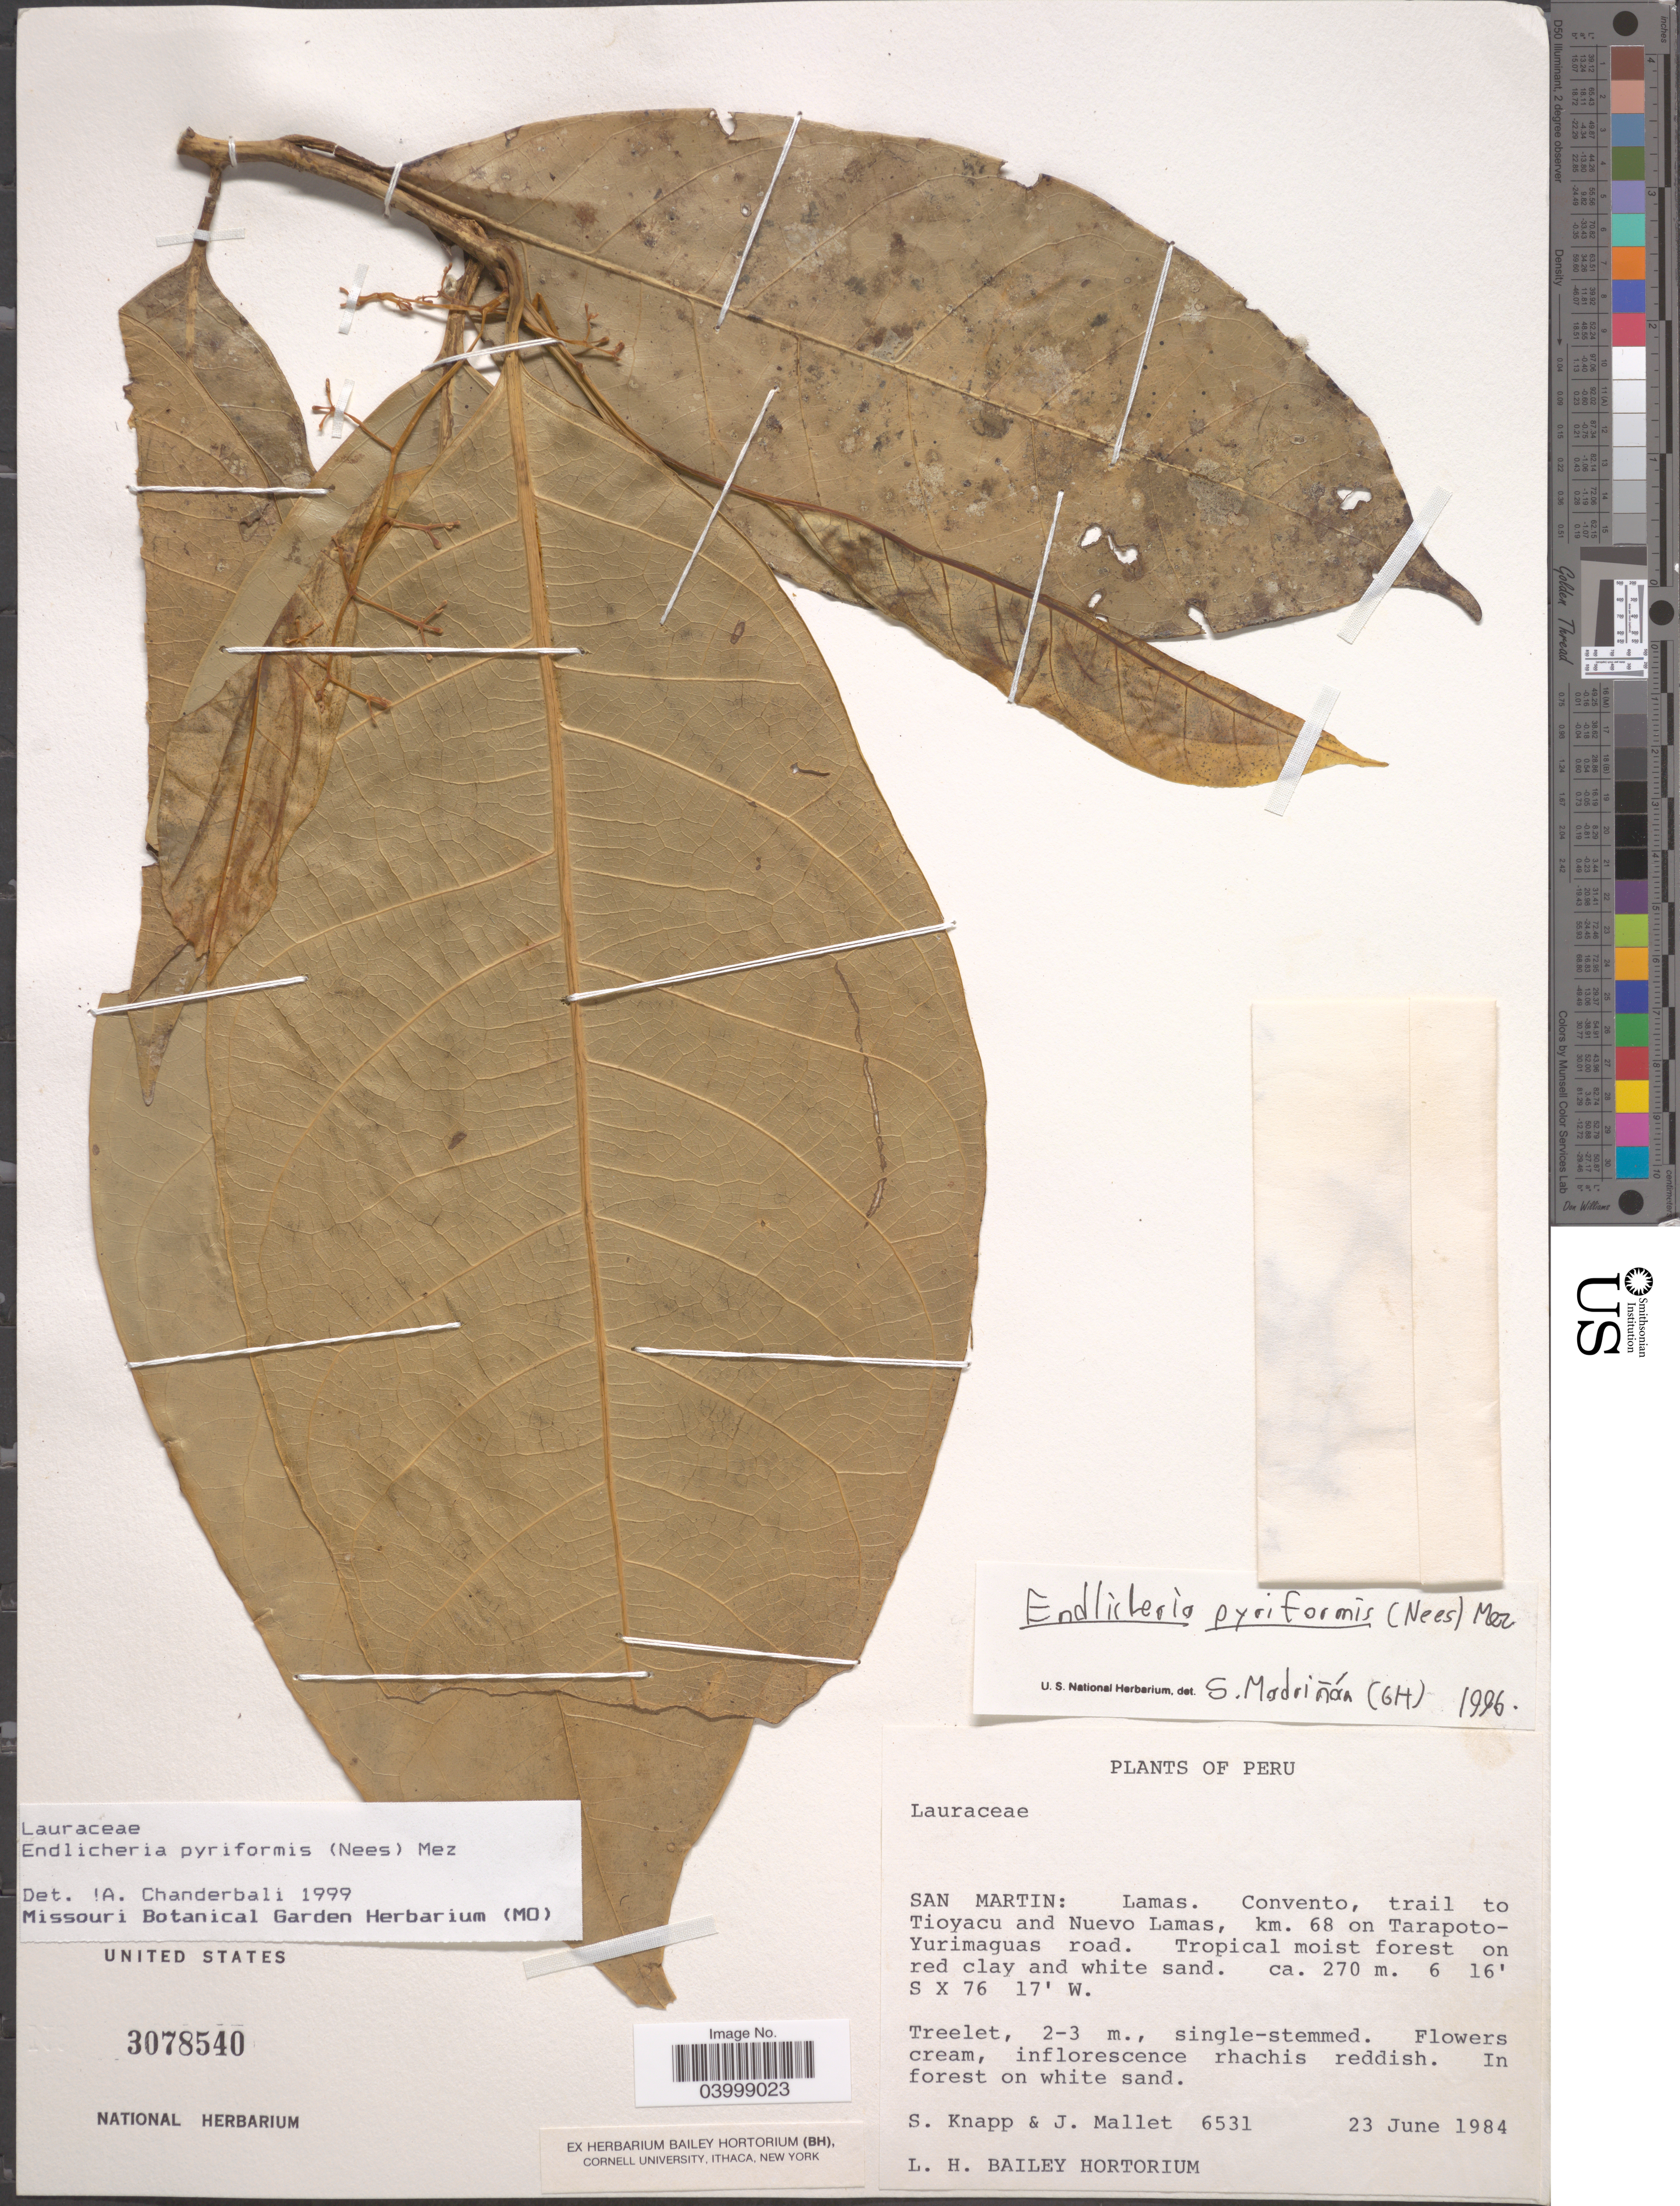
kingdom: Plantae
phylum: Tracheophyta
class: Magnoliopsida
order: Laurales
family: Lauraceae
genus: Endlicheria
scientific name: Endlicheria pyriformis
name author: (Nees) Mez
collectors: S. Knapp & J. Mallet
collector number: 6531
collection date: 1984-06-23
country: Peru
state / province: San Martín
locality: Lamas. Convento, trail to Tioyacu and Nuevo Lamas, km. 68 on Tarapoto-Yurimaguas road.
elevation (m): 270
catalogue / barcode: US 3078540